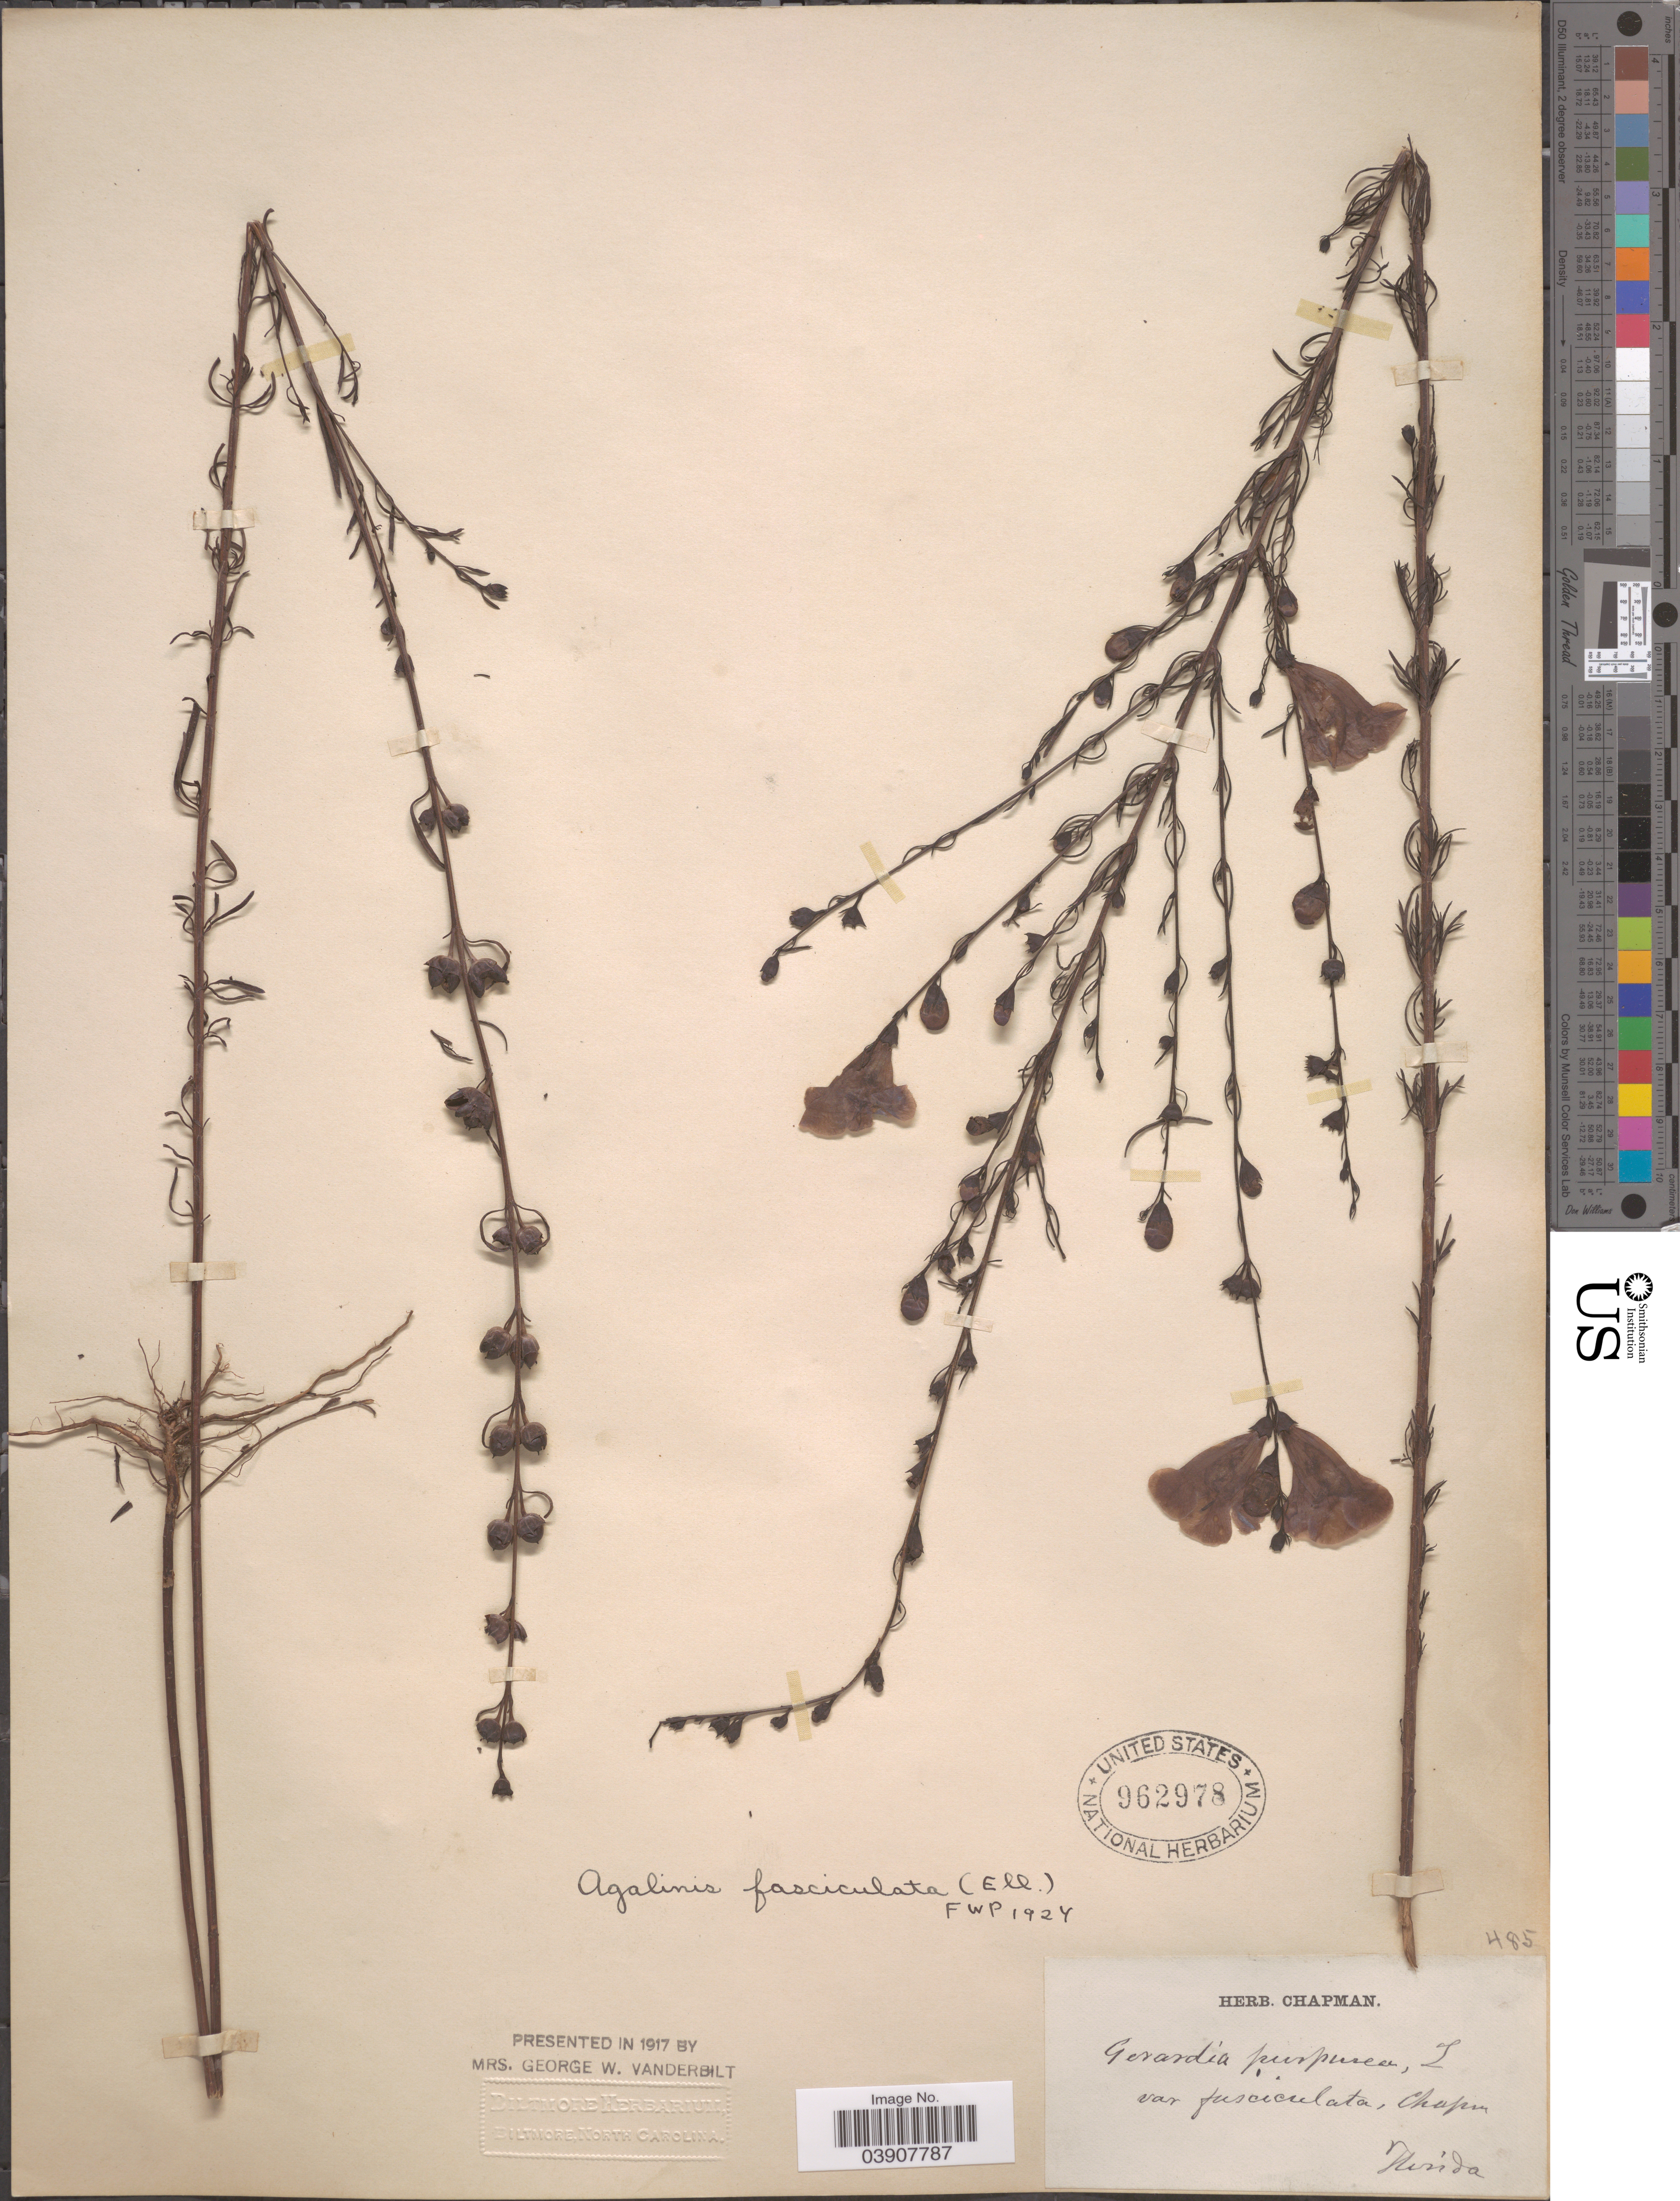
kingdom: Plantae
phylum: Tracheophyta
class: Magnoliopsida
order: Lamiales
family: Orobanchaceae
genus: Agalinis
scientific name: Agalinis fasciculata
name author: (Elliott) Raf.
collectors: ex herb. Chapman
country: United States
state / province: Florida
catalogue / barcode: US 962978